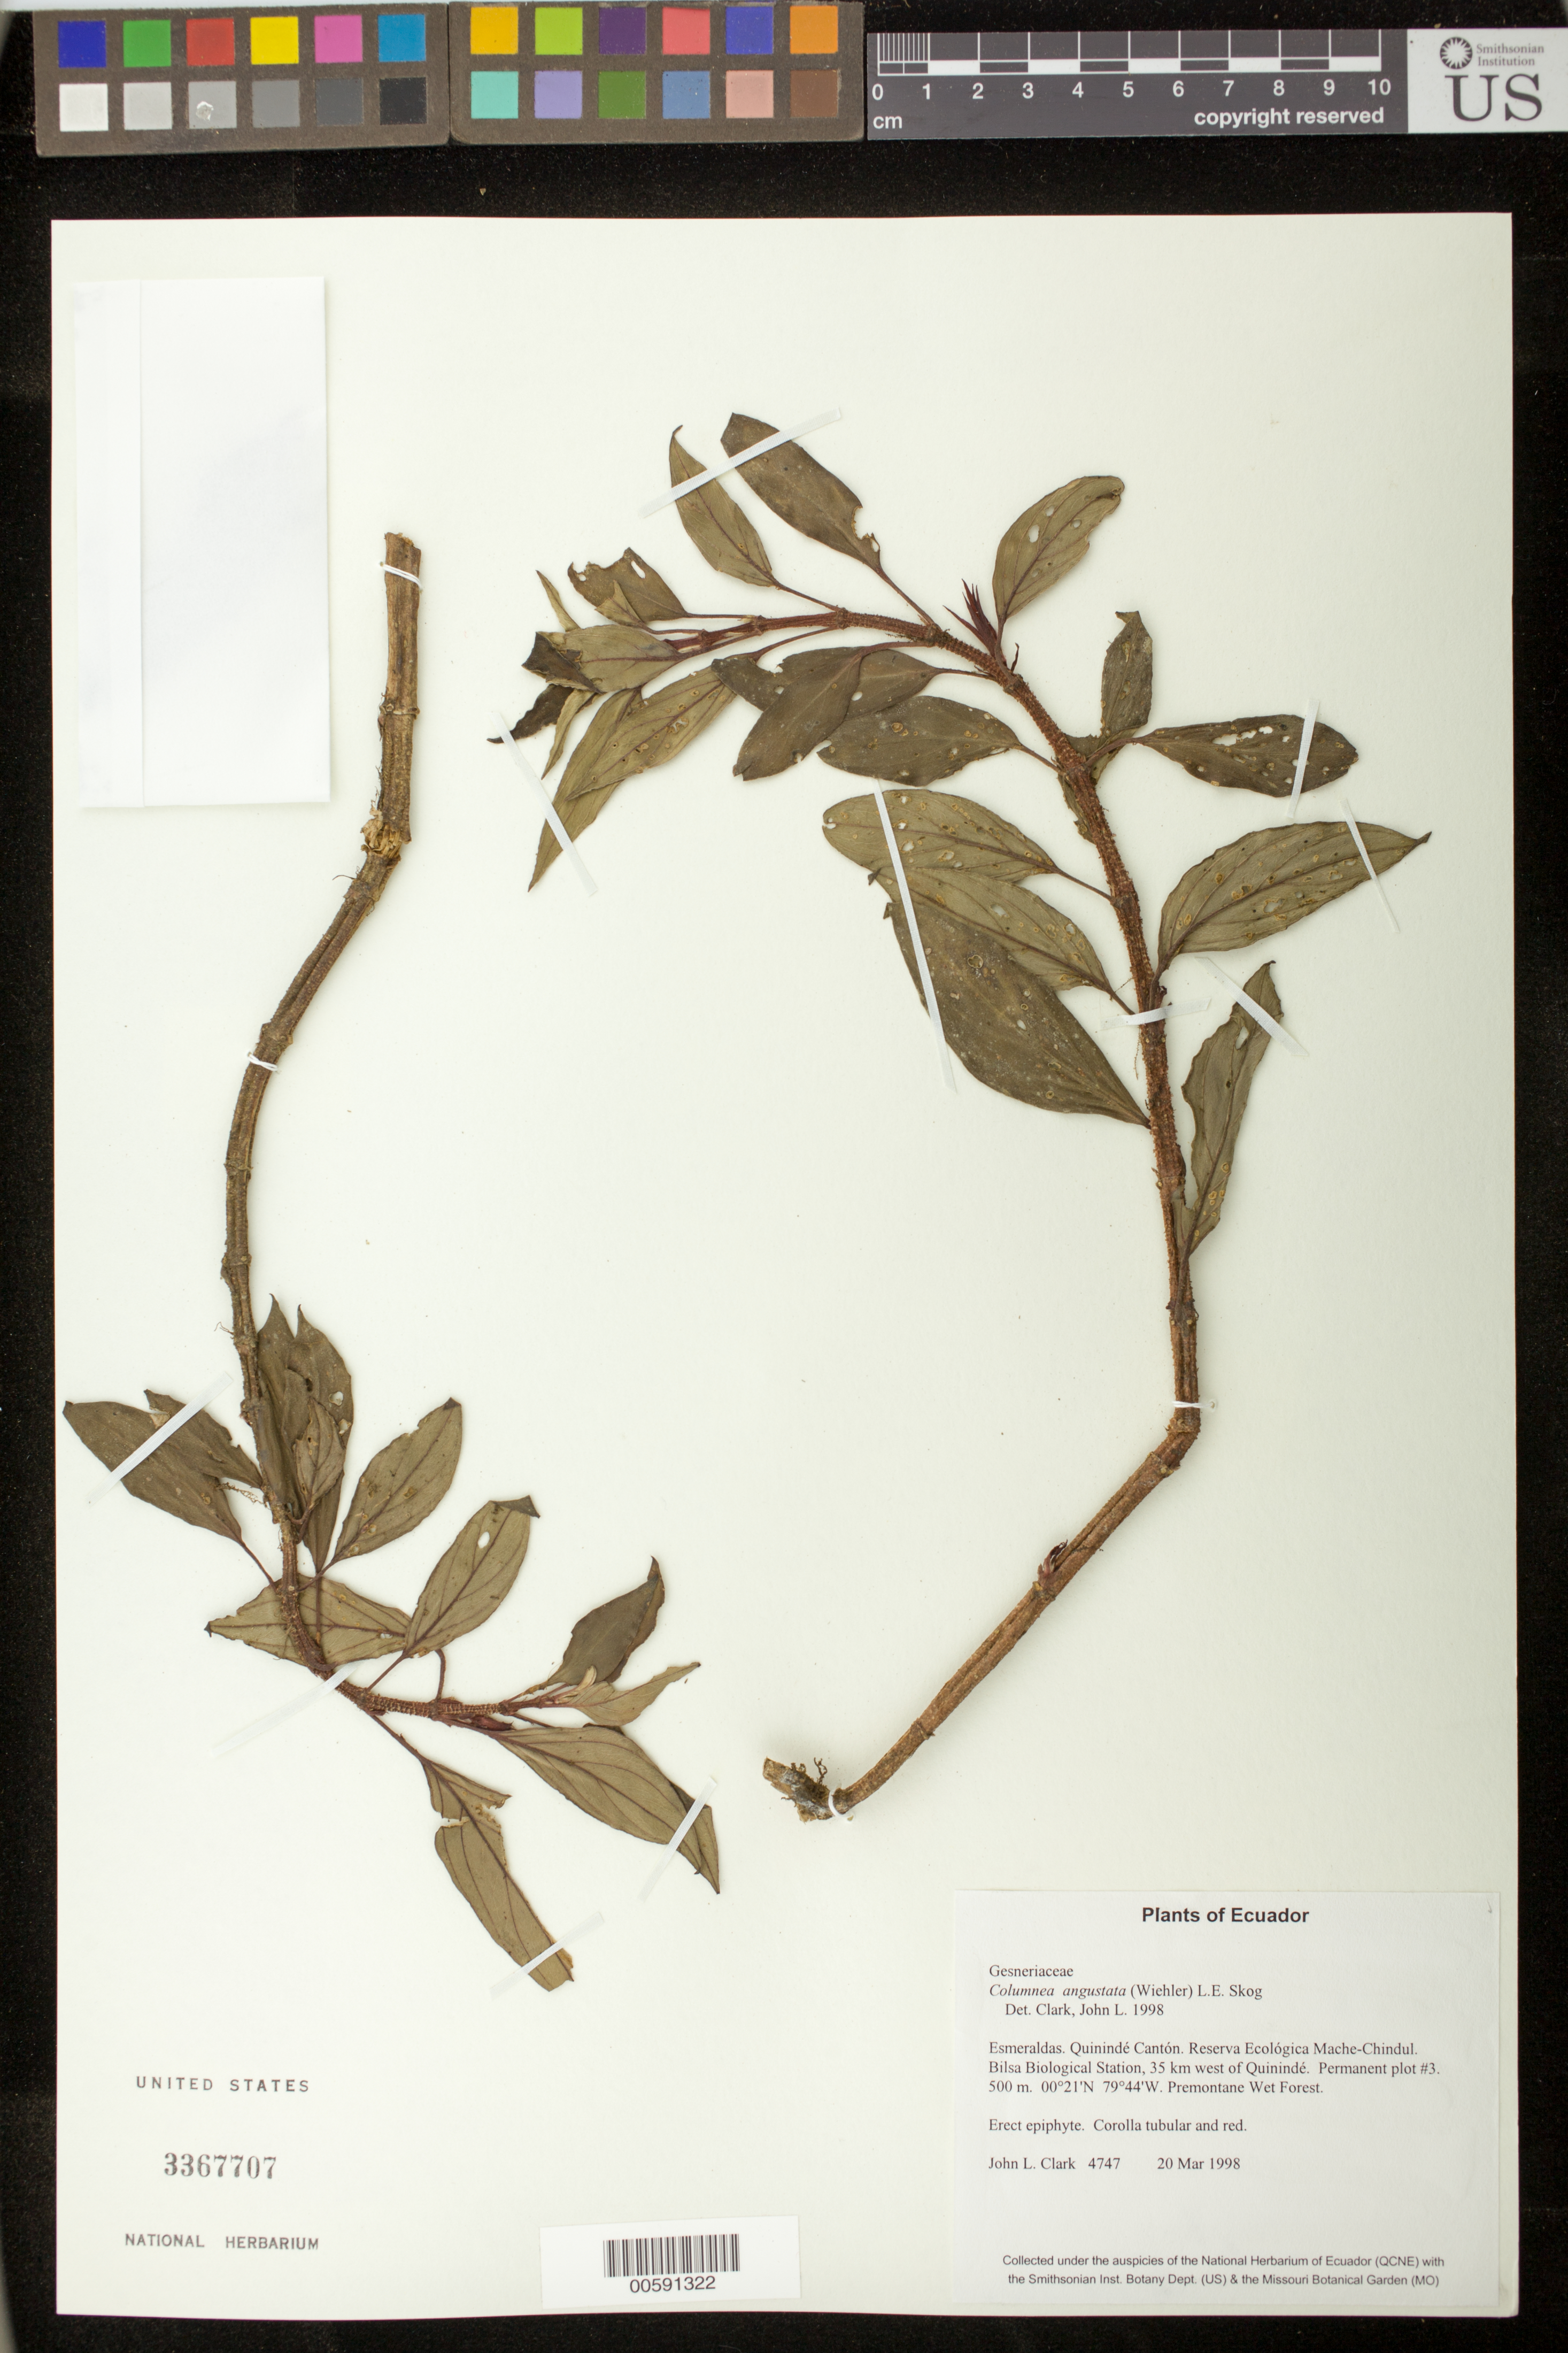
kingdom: Plantae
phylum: Tracheophyta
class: Magnoliopsida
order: Lamiales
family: Gesneriaceae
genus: Columnea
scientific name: Columnea angustata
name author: (Wiehler) L.E. Skog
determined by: Clark, J. L., (SEL), The Marie Selby Botanical Garden (UNITED STATES)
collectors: J. L. Clark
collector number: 4747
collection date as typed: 20 Mar 1998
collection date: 1998-03-20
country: Ecuador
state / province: Esmeraldas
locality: Quinindé Cantón. Reserva Ecológica Mache-Chindul. Bilsa Biological Station, 35 km west of Quinindé. Permanent plot #3.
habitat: Premontane Wet Forest.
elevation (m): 500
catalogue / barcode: US 3367707